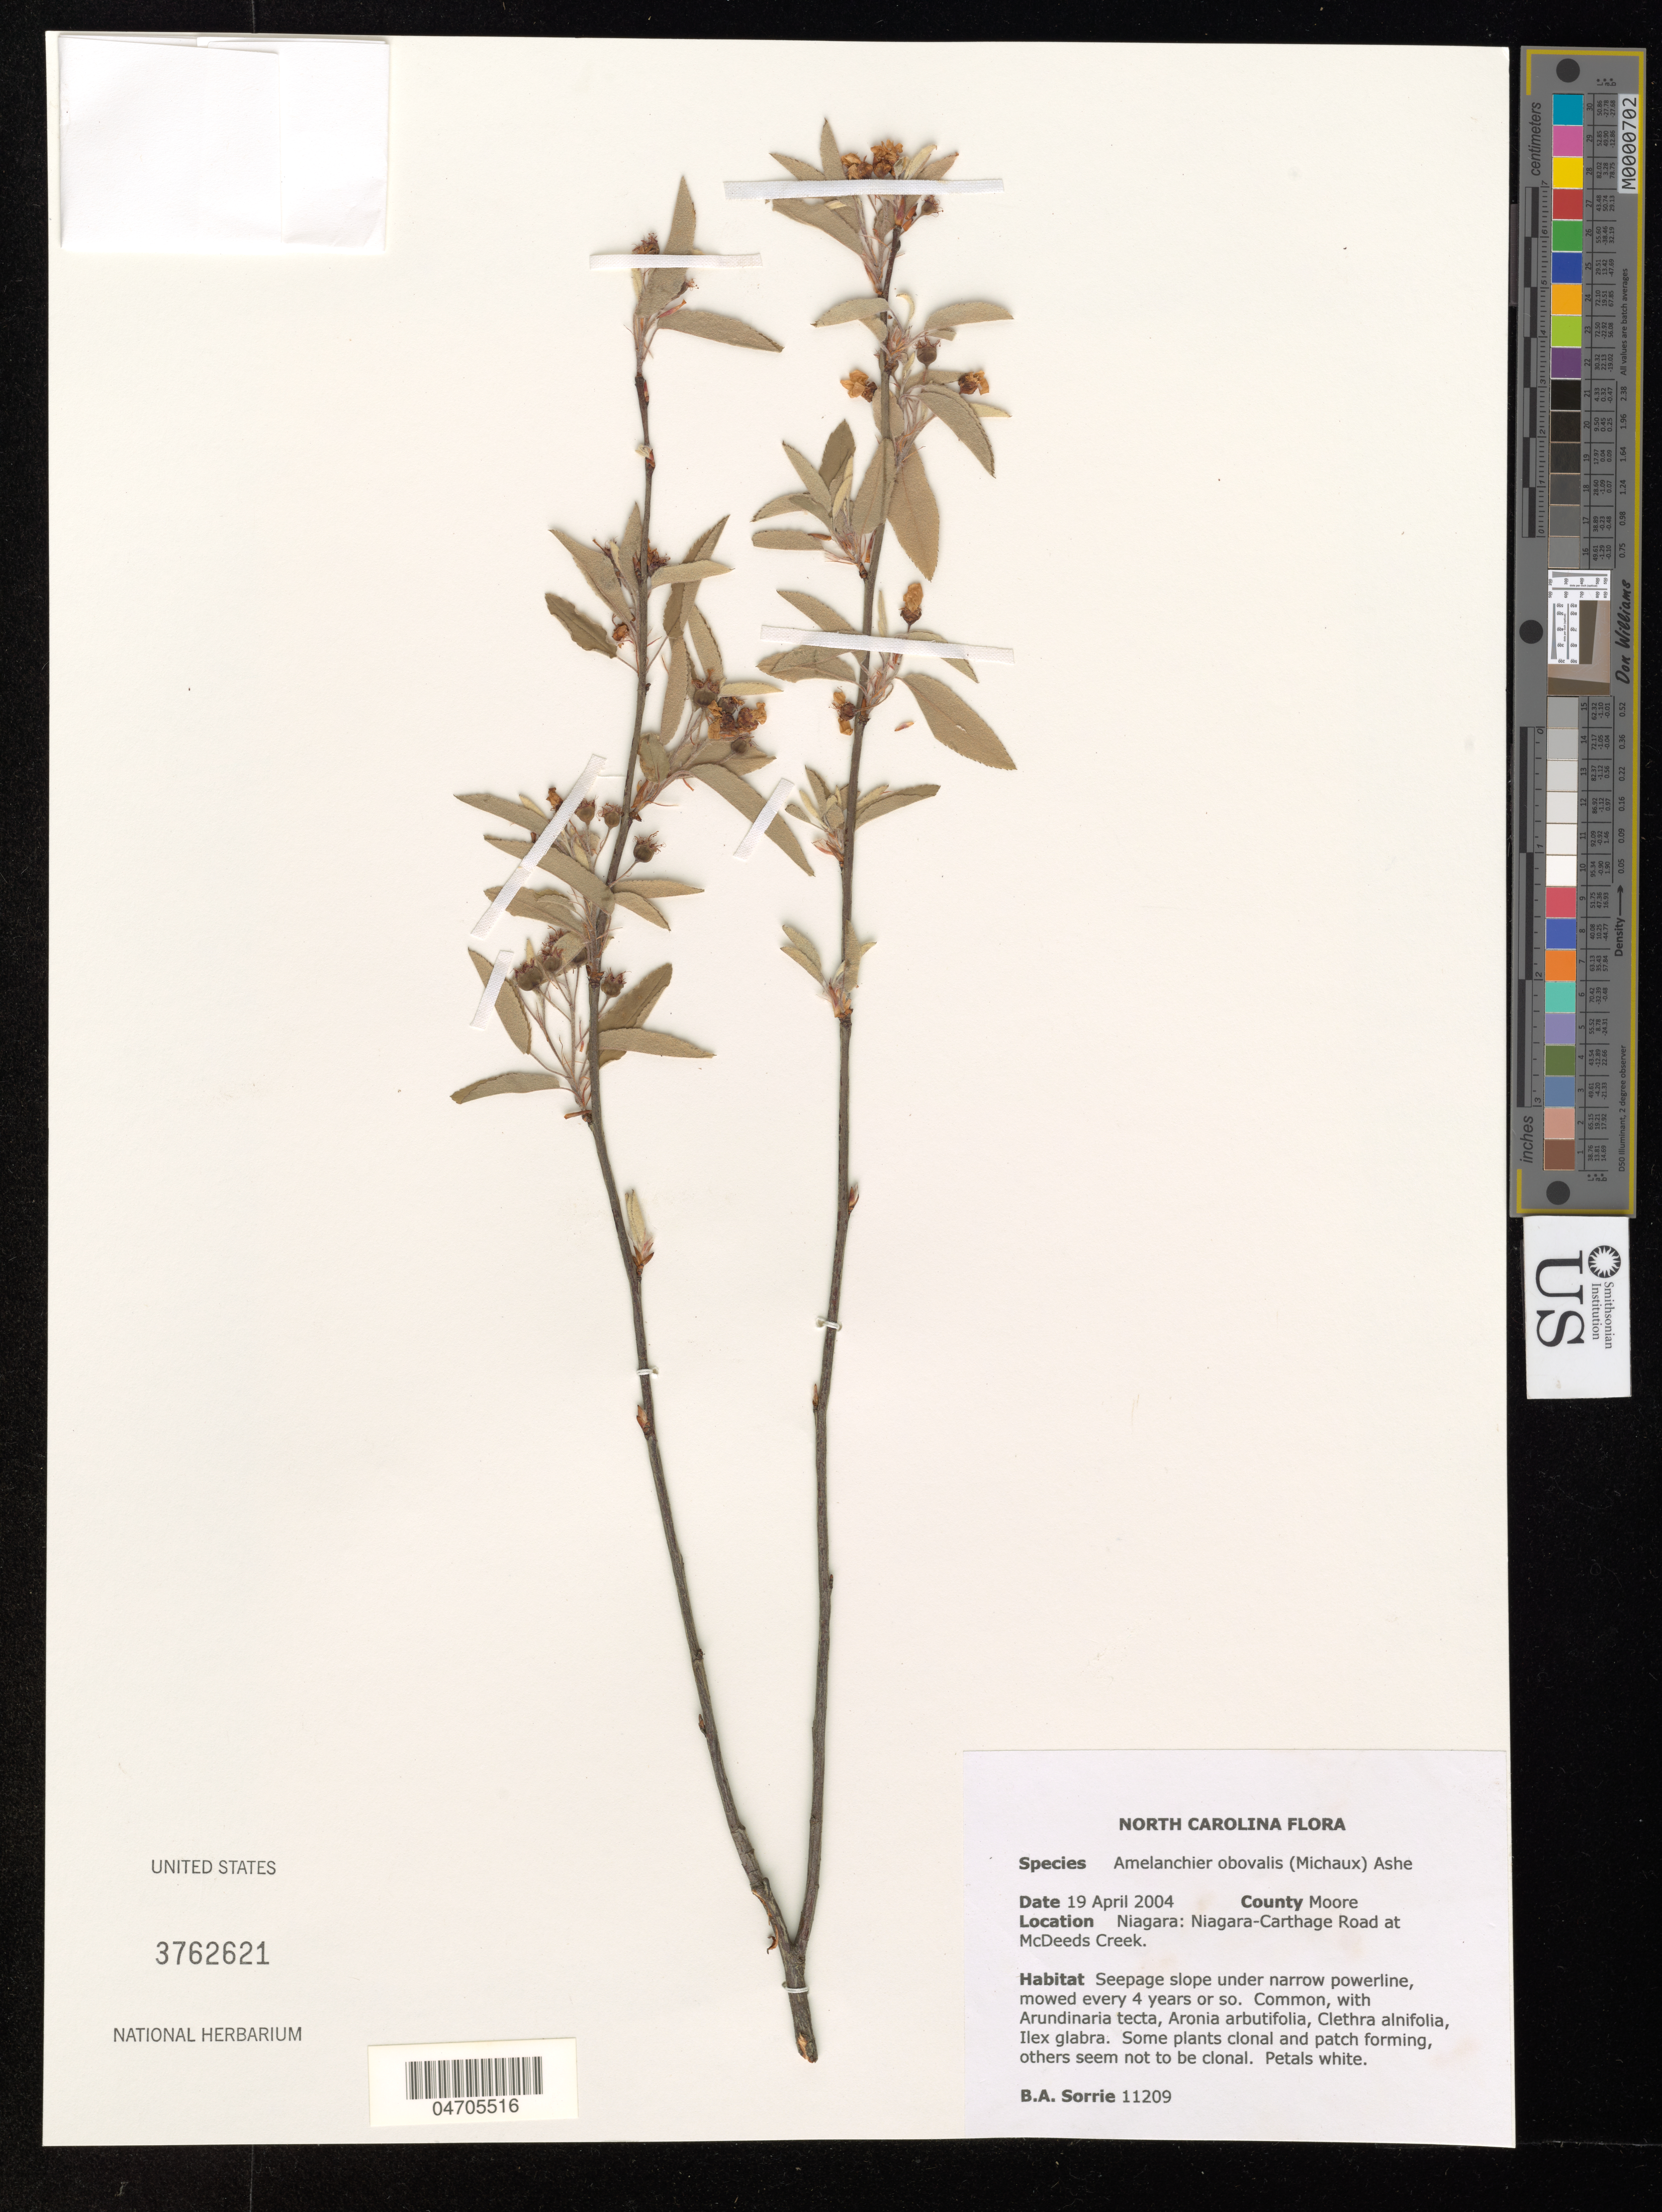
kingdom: Plantae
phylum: Tracheophyta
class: Magnoliopsida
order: Rosales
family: Rosaceae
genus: Amelanchier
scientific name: Amelanchier obovalis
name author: (Michx.) Ashe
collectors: B. Sorrie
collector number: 11209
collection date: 2004-04-19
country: United States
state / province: North Carolina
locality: Niagara: Niagara-Carthage Road at McDeeds Creek.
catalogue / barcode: US 3762621